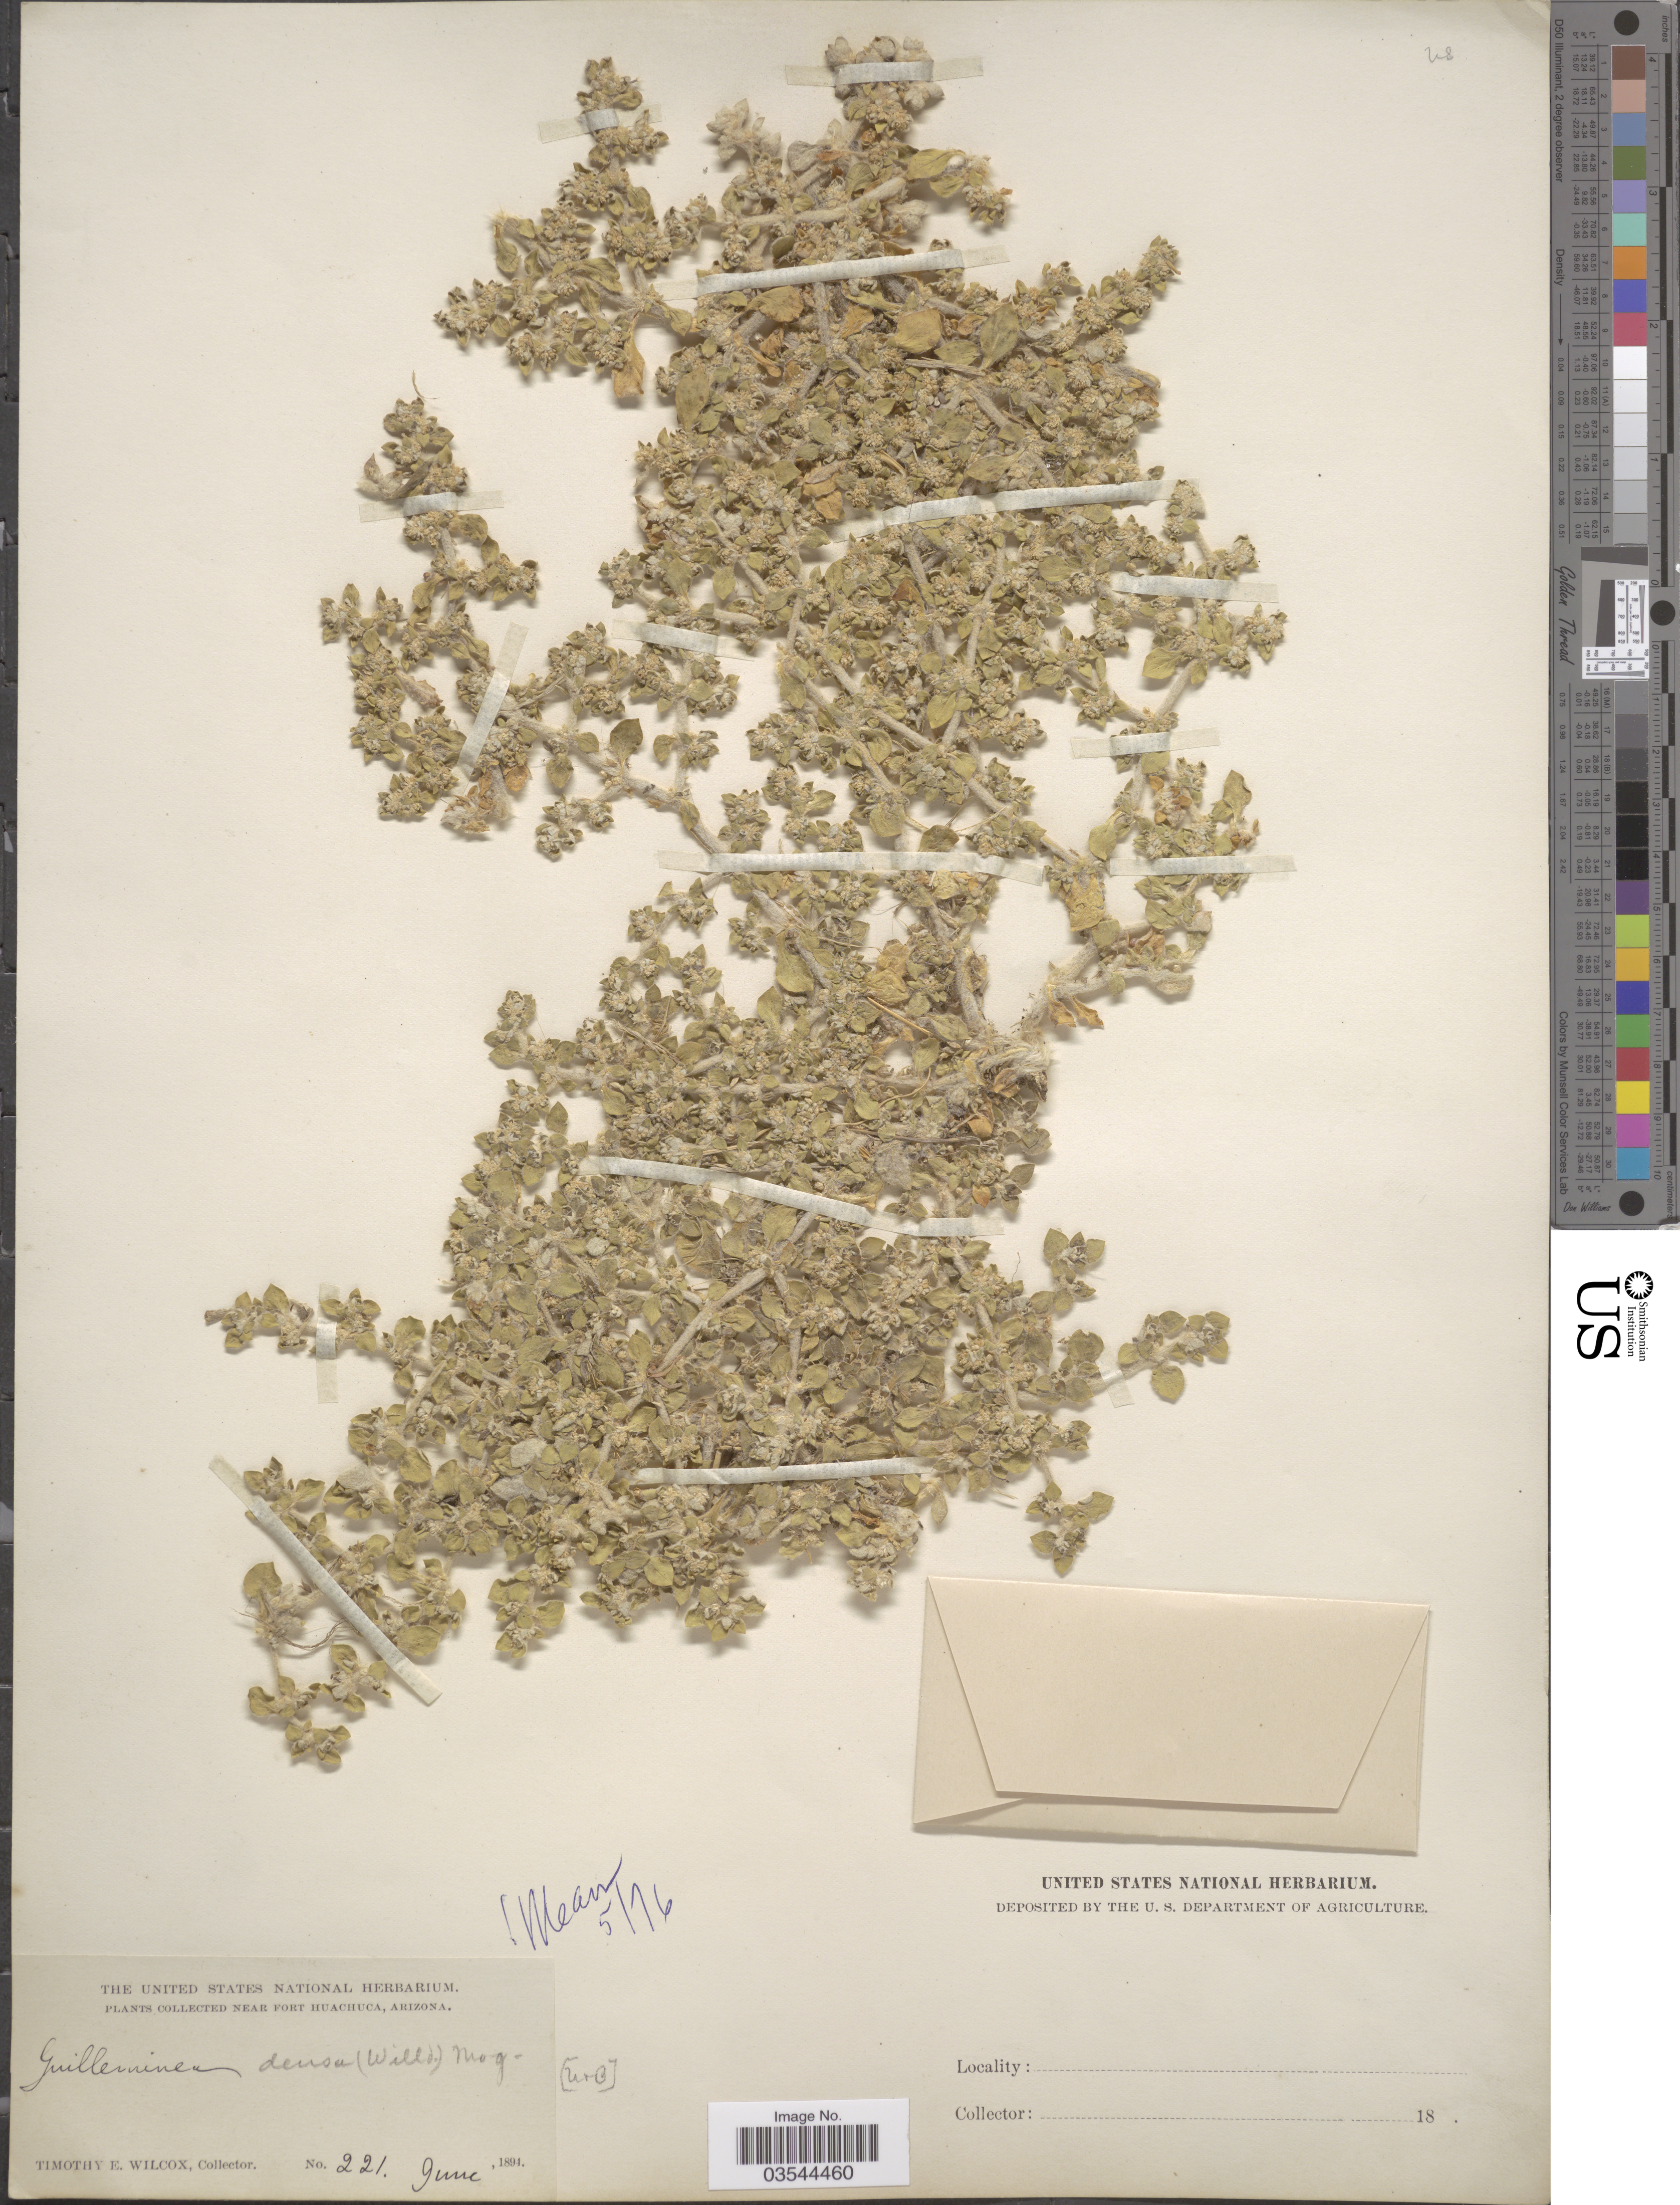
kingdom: Plantae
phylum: Tracheophyta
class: Magnoliopsida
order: Caryophyllales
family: Amaranthaceae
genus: Guilleminea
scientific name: Guilleminea densa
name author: (Humb. & Bonpl. ex Schult.) Moq.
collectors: T. E. Wilcox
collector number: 221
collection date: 1894-06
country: United States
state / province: Arizona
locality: Near Fort Huachuca.